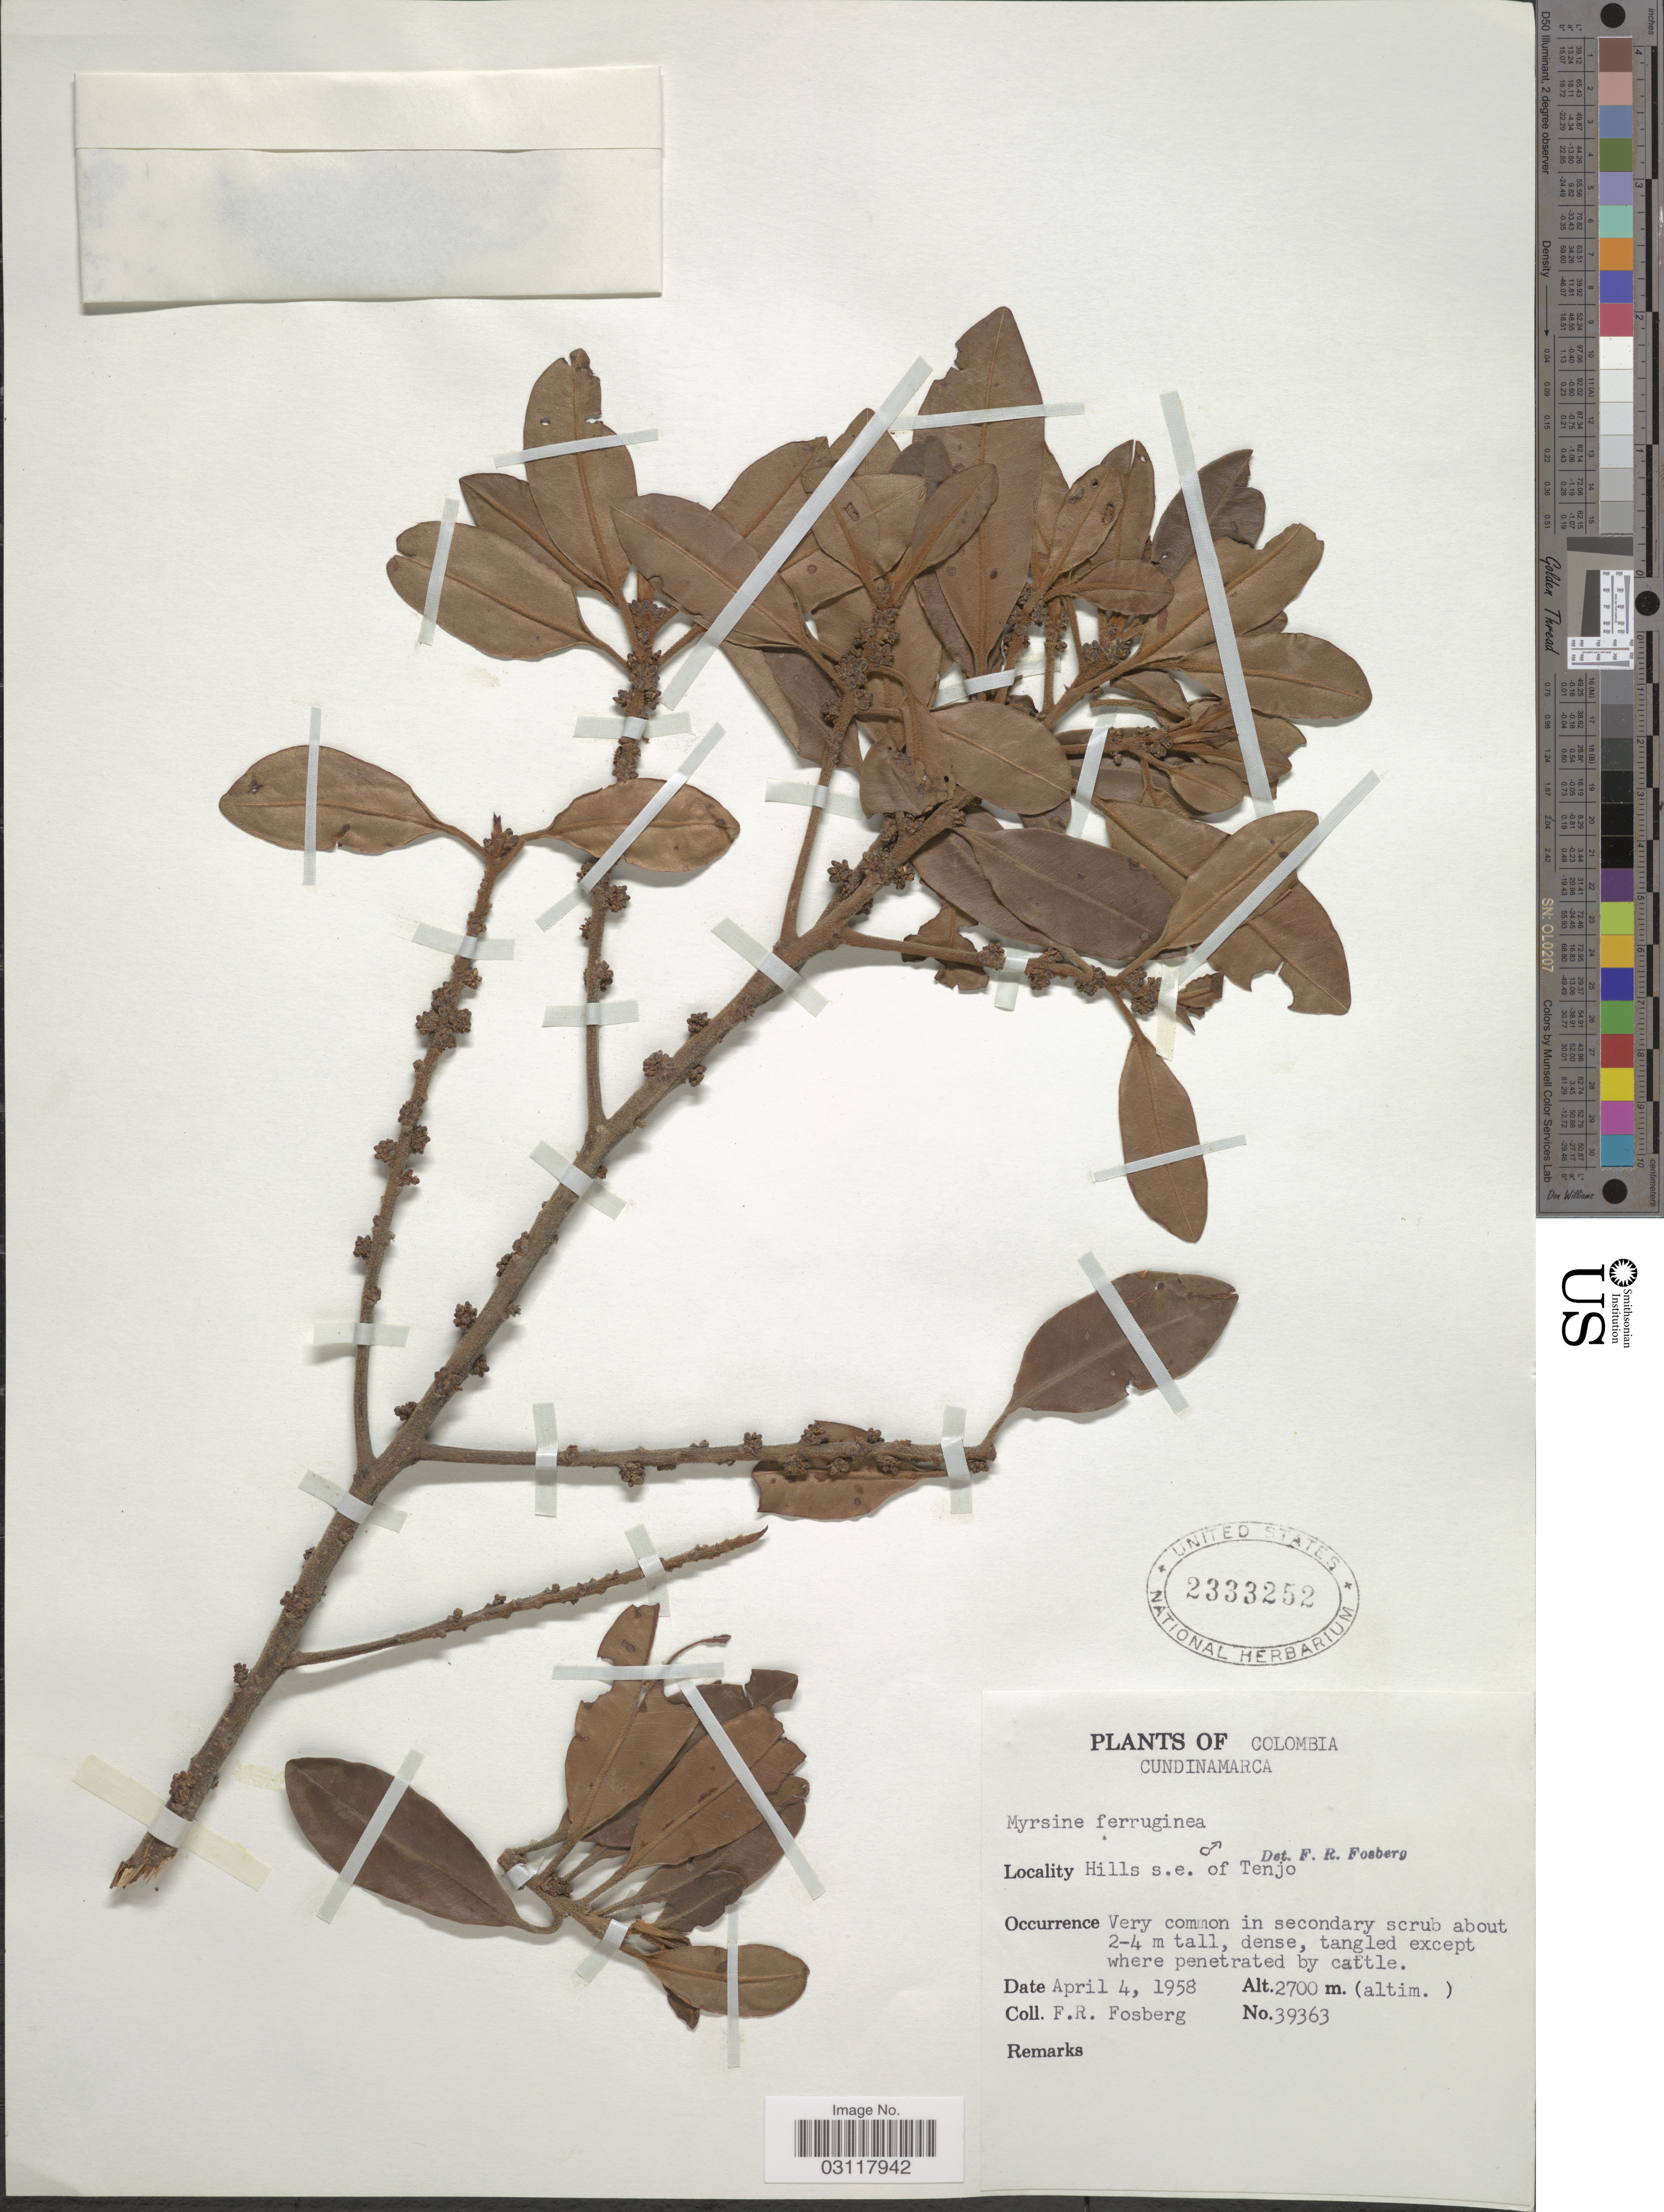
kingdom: Plantae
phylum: Tracheophyta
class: Magnoliopsida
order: Ericales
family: Primulaceae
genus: Rapanea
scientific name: Rapanea ferruginea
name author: (Ruiz & Pav.) Mez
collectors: F. R. Fosberg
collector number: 39363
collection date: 1958-04-04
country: Colombia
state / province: Cundinamarca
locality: Hills s.e. of Tenjo.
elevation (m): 2700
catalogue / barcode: US 2333252